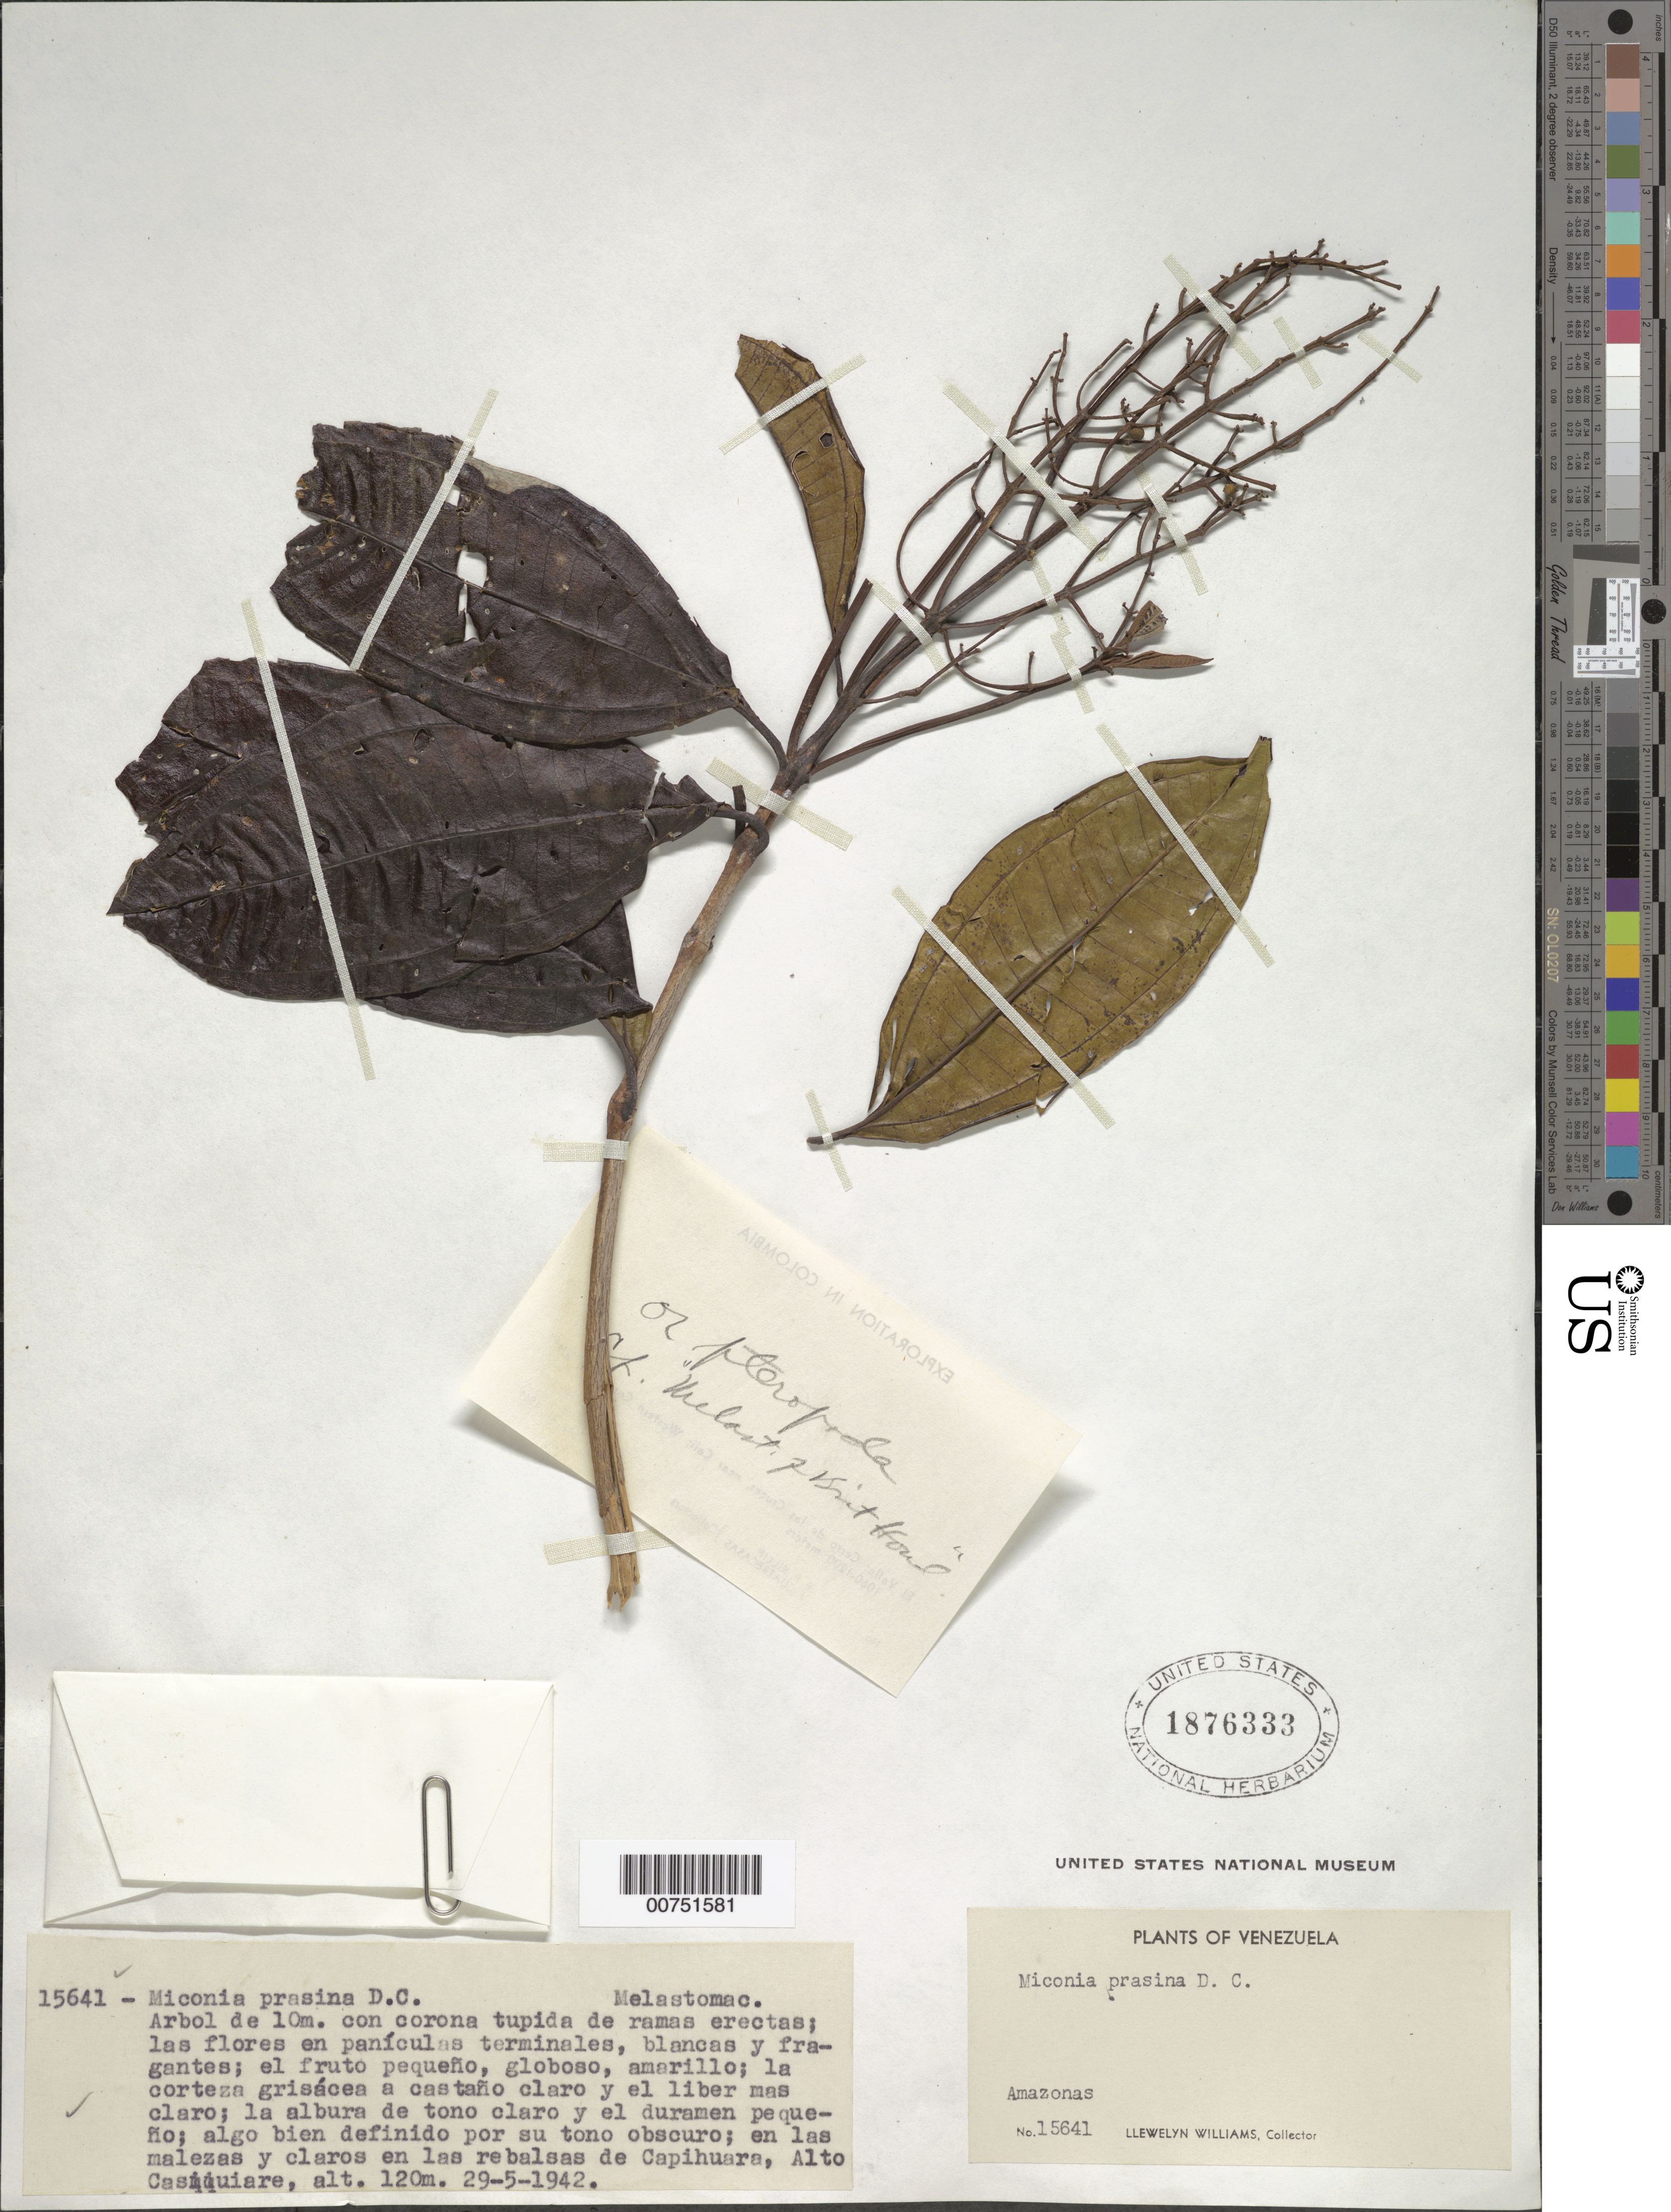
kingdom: Plantae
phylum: Tracheophyta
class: Magnoliopsida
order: Myrtales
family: Melastomataceae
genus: Miconia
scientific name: Miconia prasina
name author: (Sw.) DC.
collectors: Ll. Williams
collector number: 15641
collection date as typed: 29-May-42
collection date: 1942-05-29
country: Venezuela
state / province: Amazonas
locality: Capihuara, Alto Casiquiare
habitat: Malezas y sitios claros en las rebalsas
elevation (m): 120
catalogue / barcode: US 1876333